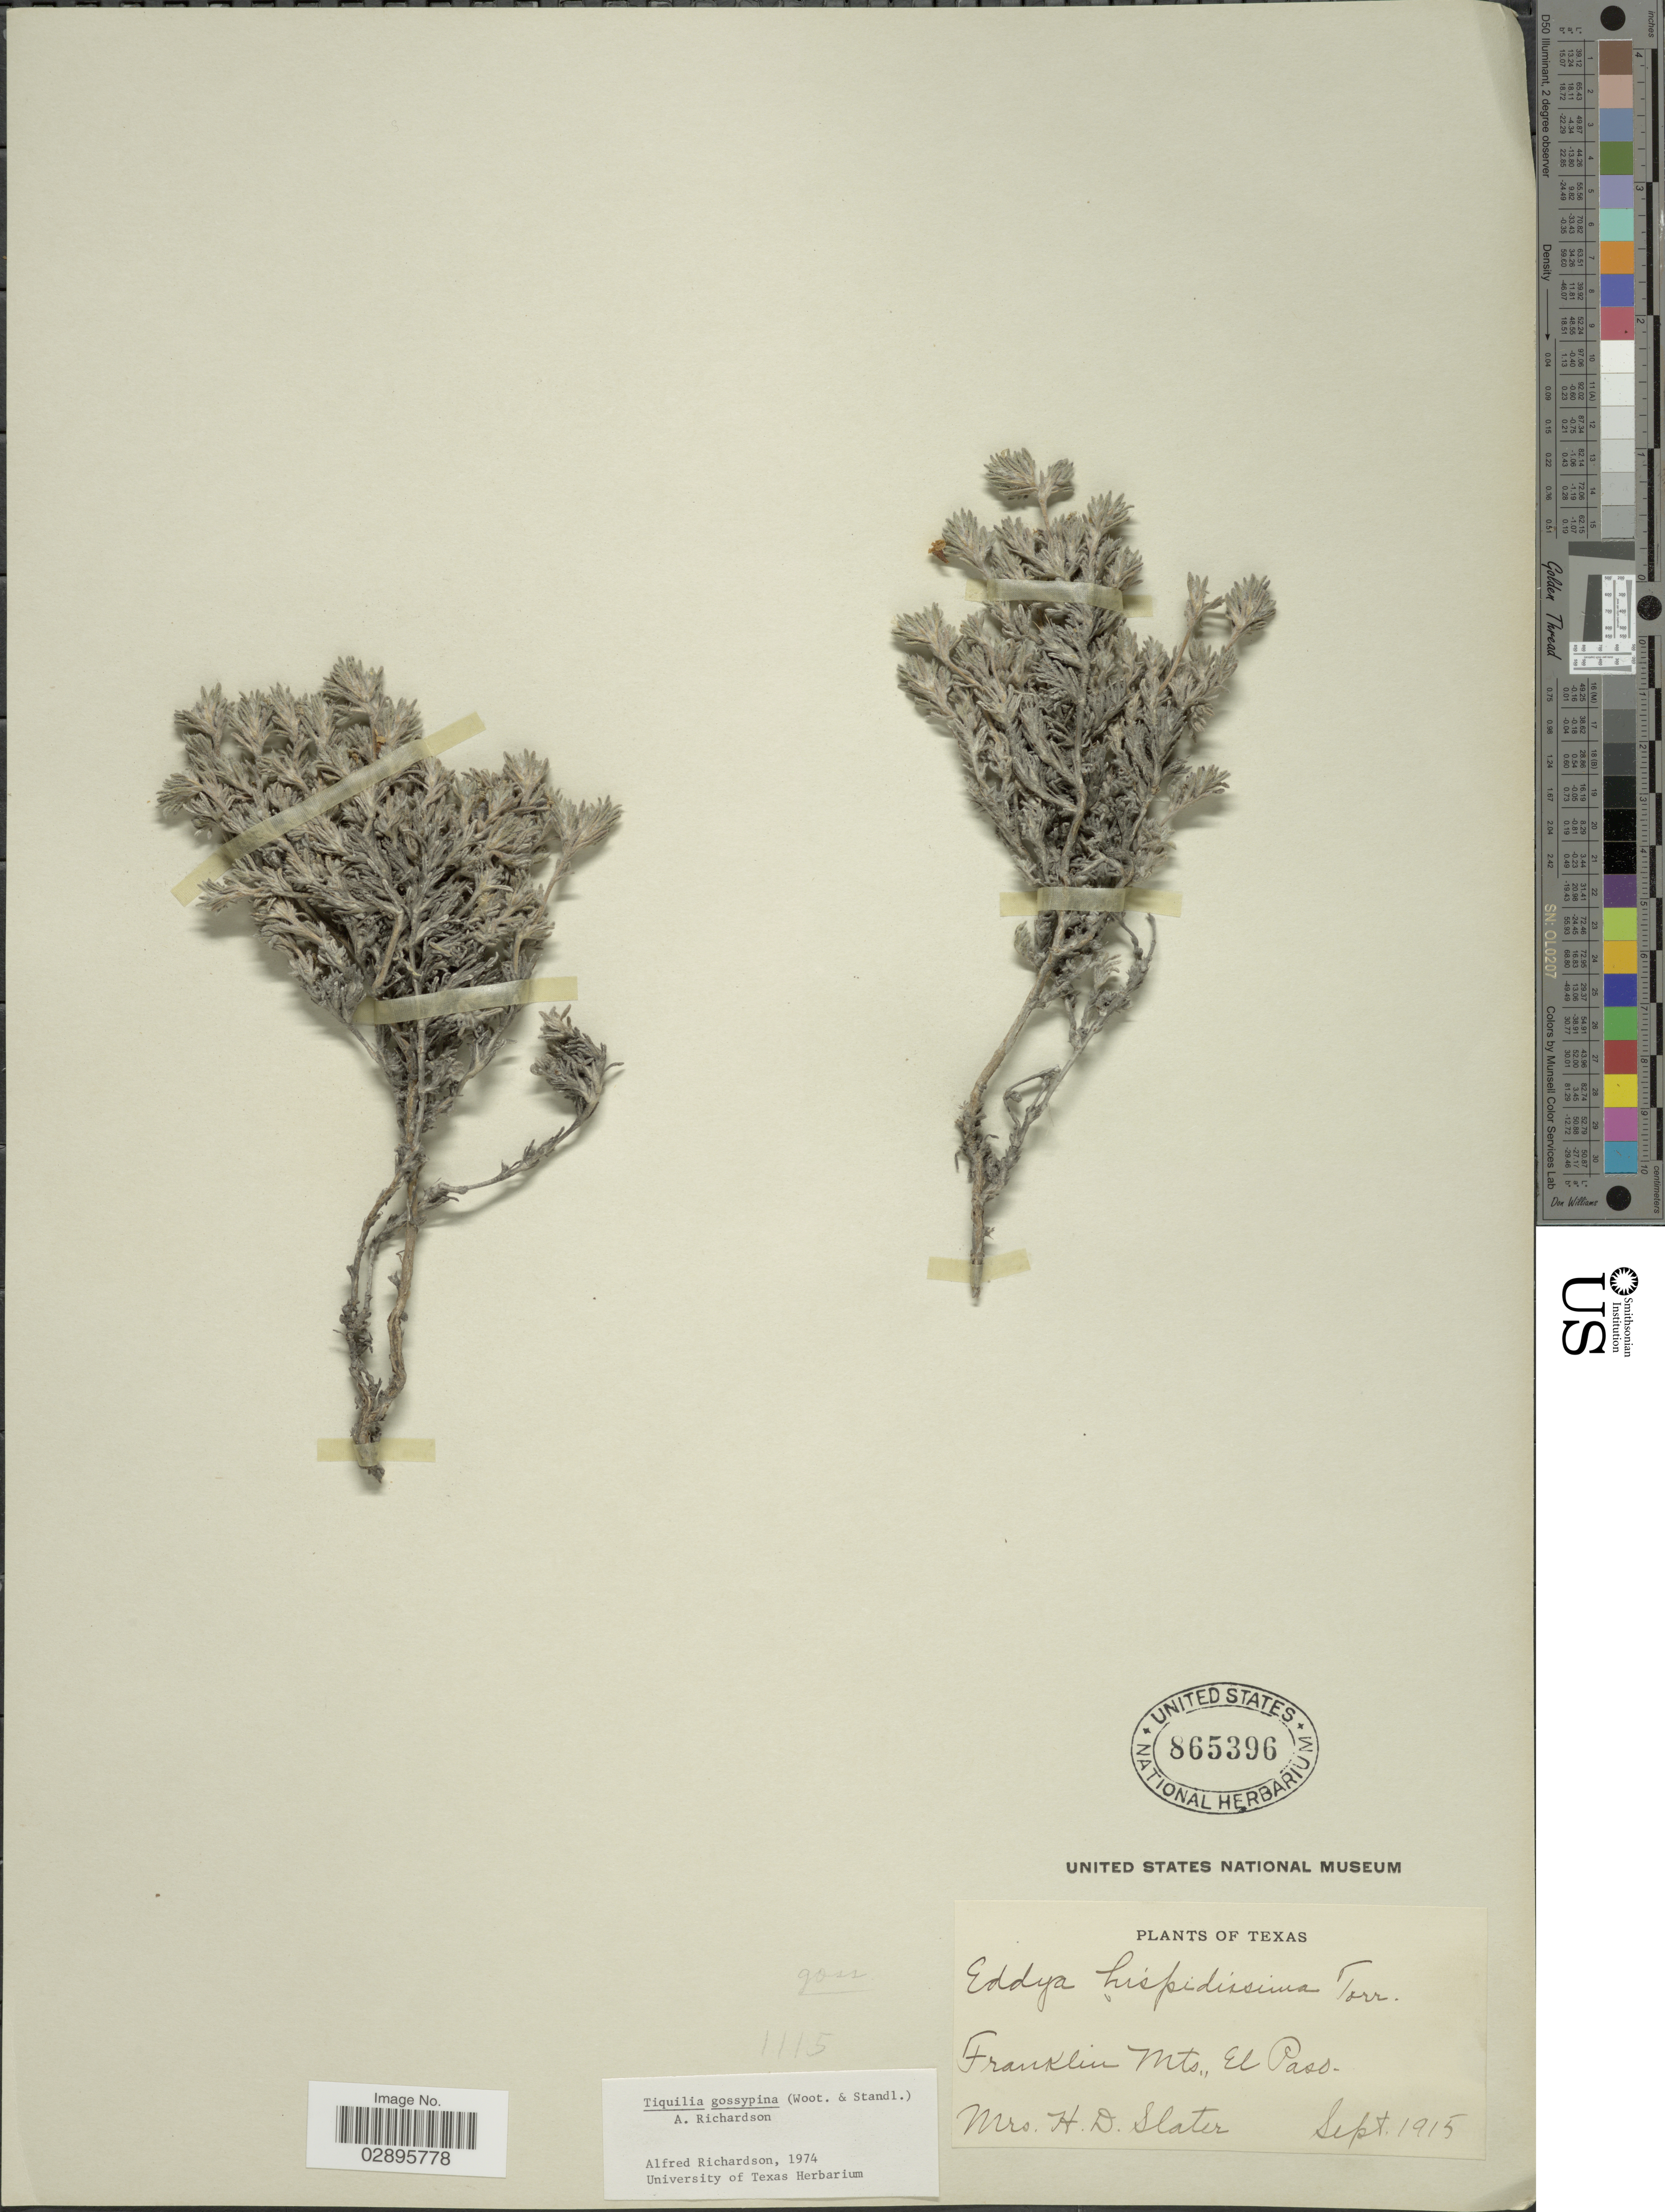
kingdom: Plantae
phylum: Tracheophyta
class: Magnoliopsida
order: Boraginales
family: Ehretiaceae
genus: Tiquilia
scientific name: Tiquilia gossypina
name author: (Wooton) A.T. Richardson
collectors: H. Slater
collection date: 1915-09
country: United States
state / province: Texas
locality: Franklin Mts., El Paso.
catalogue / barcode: US 865396